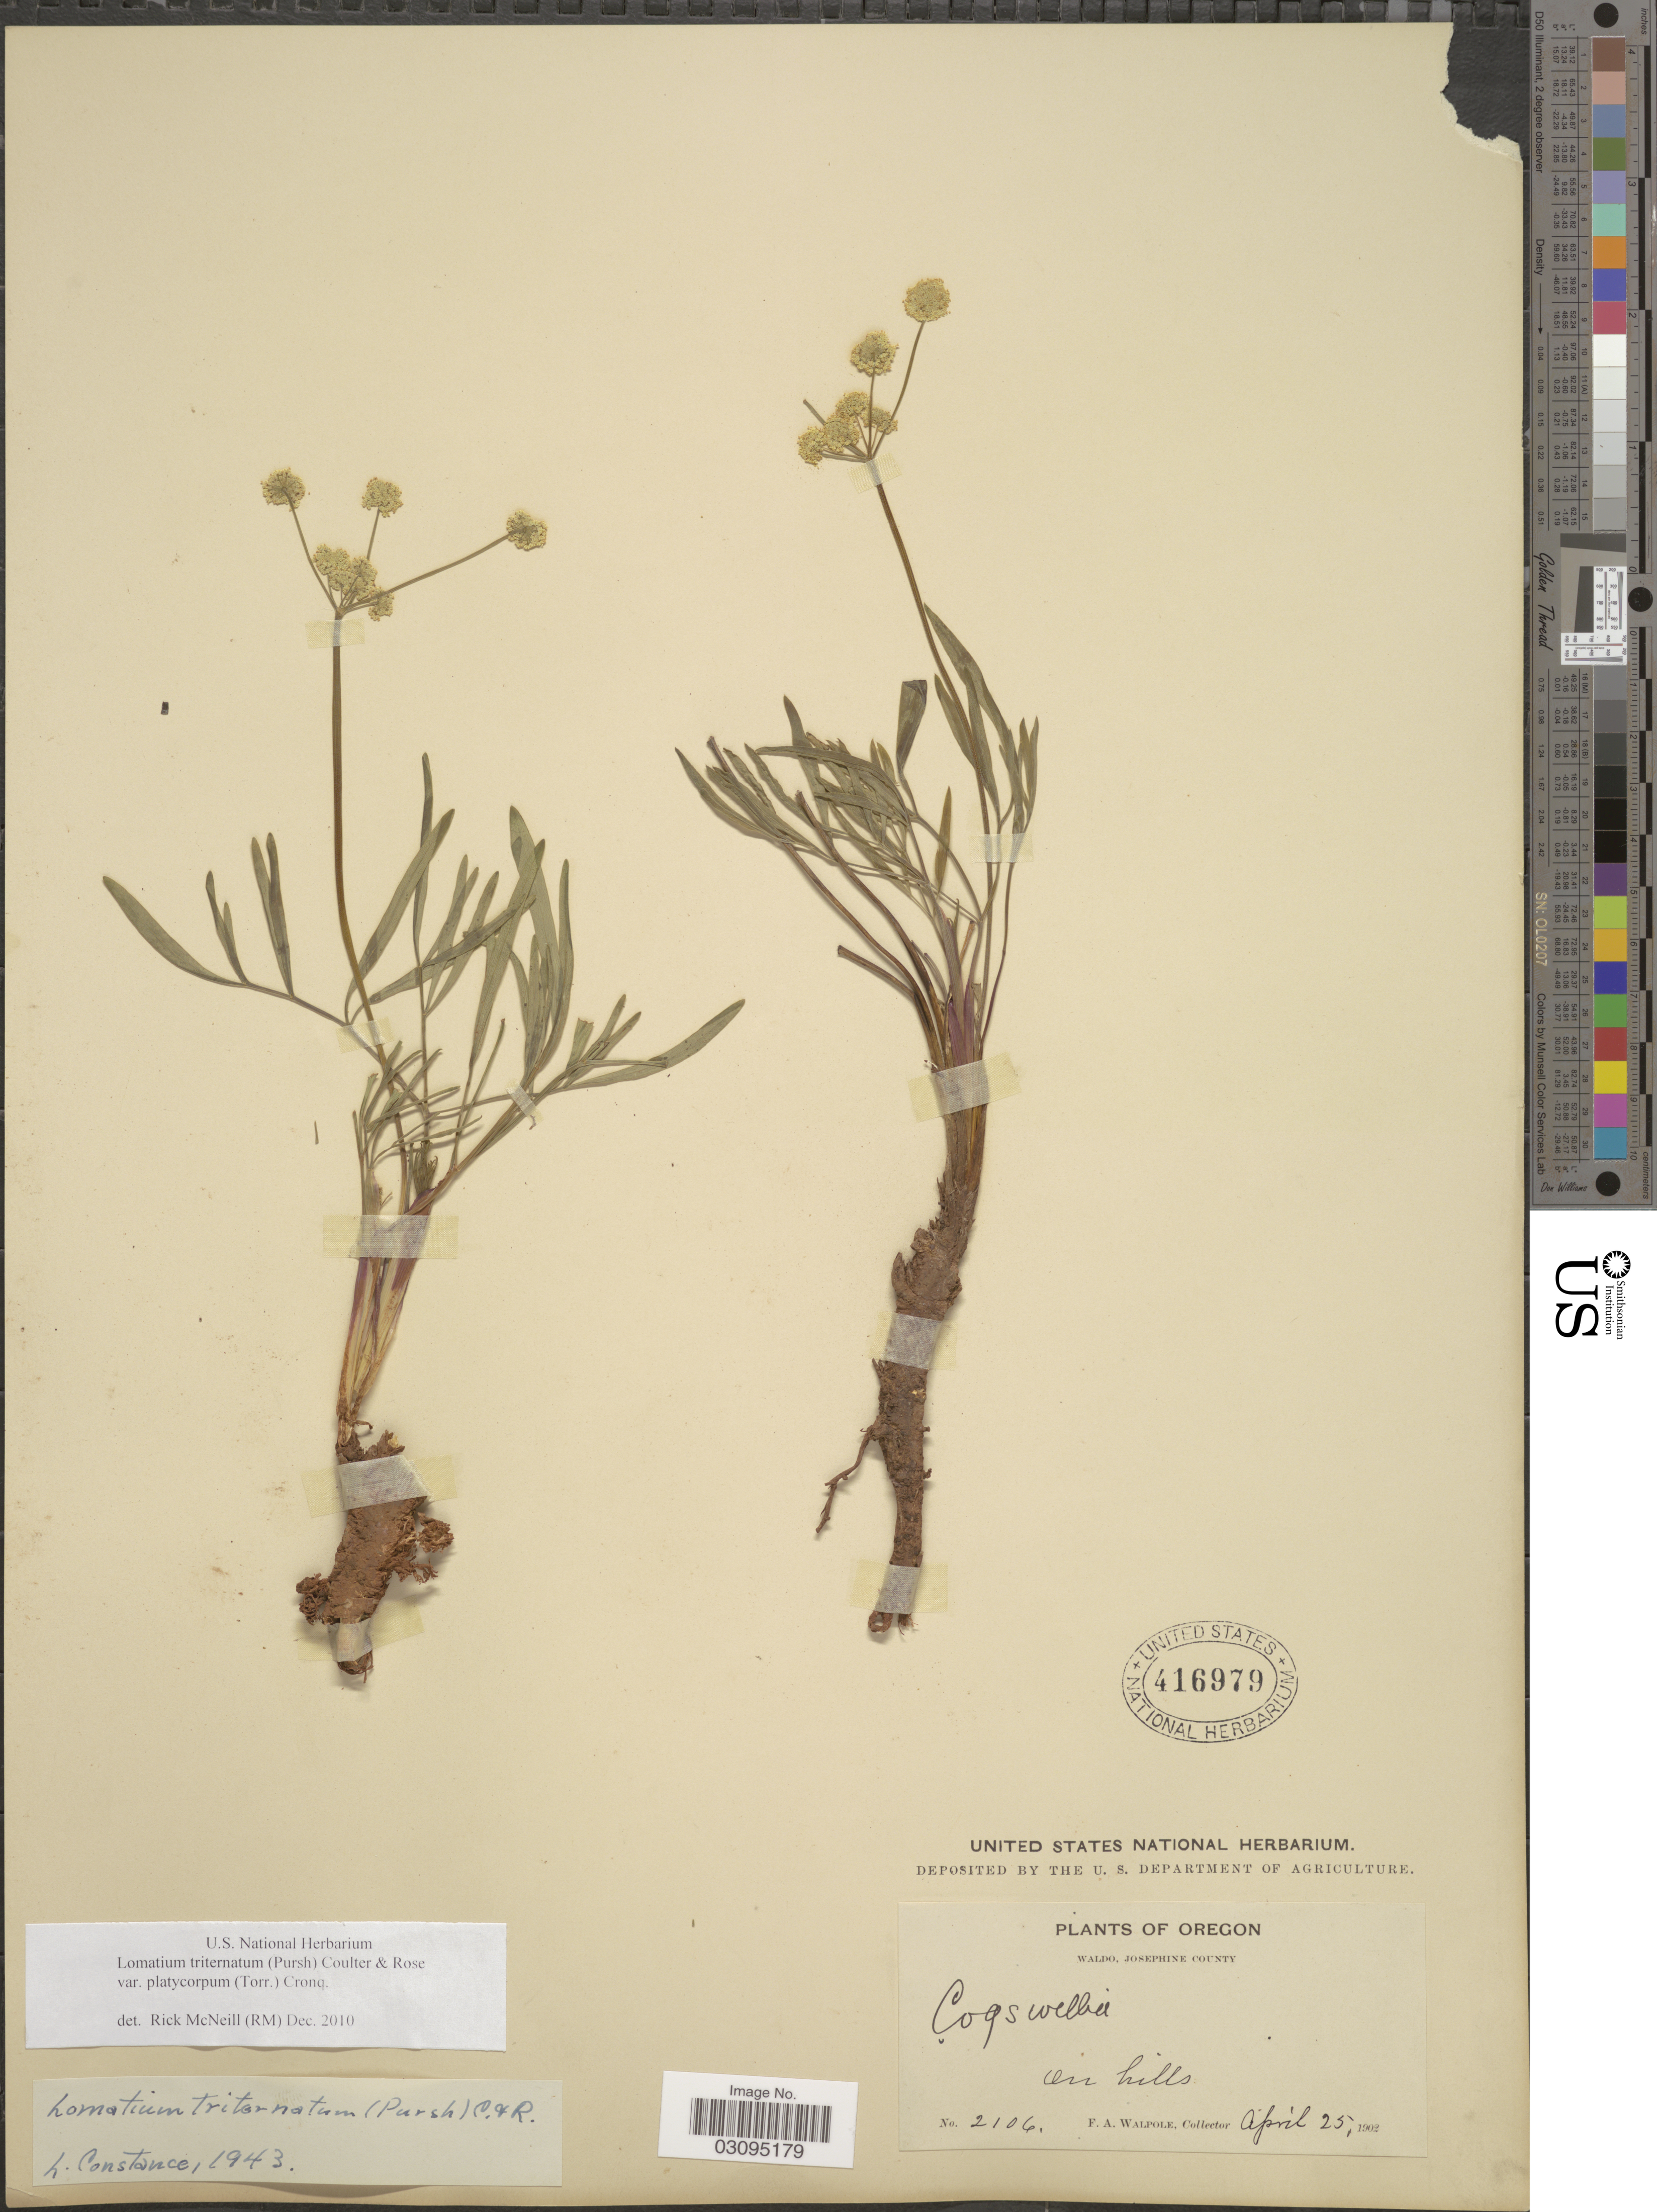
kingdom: Plantae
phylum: Tracheophyta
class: Magnoliopsida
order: Apiales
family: Apiaceae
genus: Lomatium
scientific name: Lomatium triternatum var. platycarpum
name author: (Torr.) B. Boivin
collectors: F. Walpole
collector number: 2106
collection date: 1902-04-25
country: United States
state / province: Oregon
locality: Waldo, Josephine County.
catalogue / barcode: US 416979